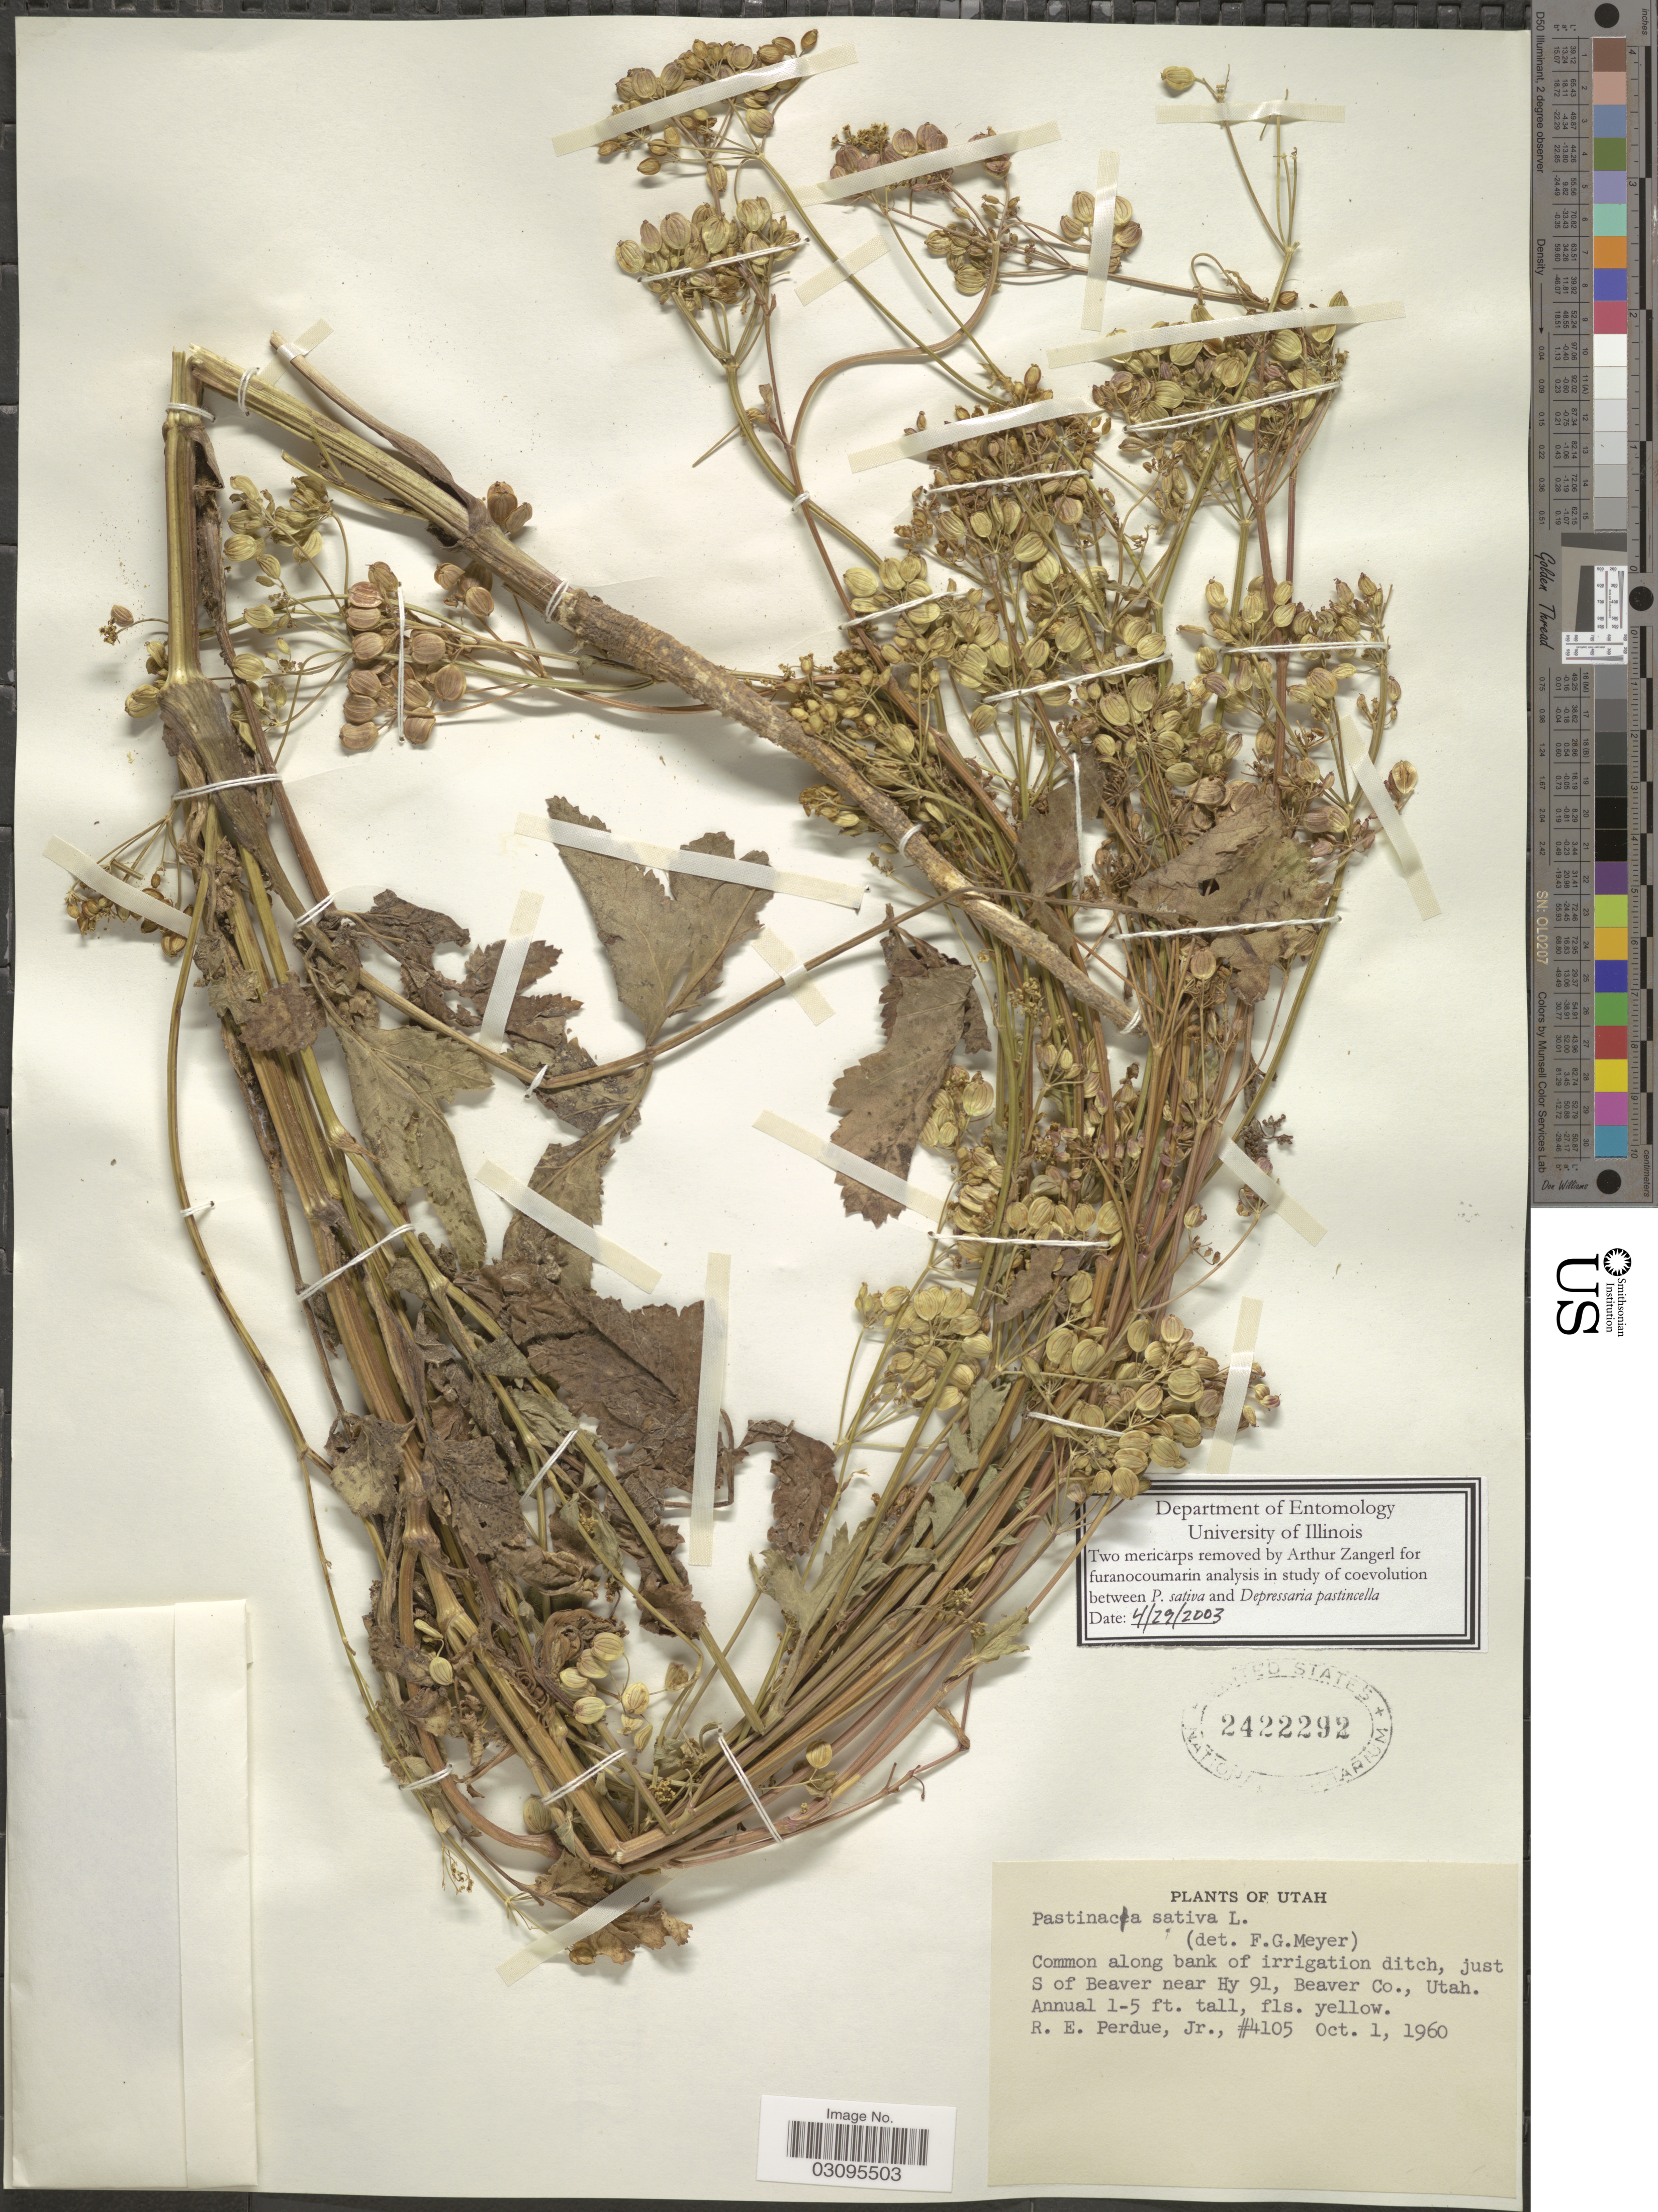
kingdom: Plantae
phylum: Tracheophyta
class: Magnoliopsida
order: Apiales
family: Apiaceae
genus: Pastinaca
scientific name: Pastinaca sativa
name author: L.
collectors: R. E. Perdue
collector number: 4105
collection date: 1960-10-01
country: United States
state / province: Utah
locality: Just S of Beaver near Hy 91, Beaver Co.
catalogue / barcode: US 2422292